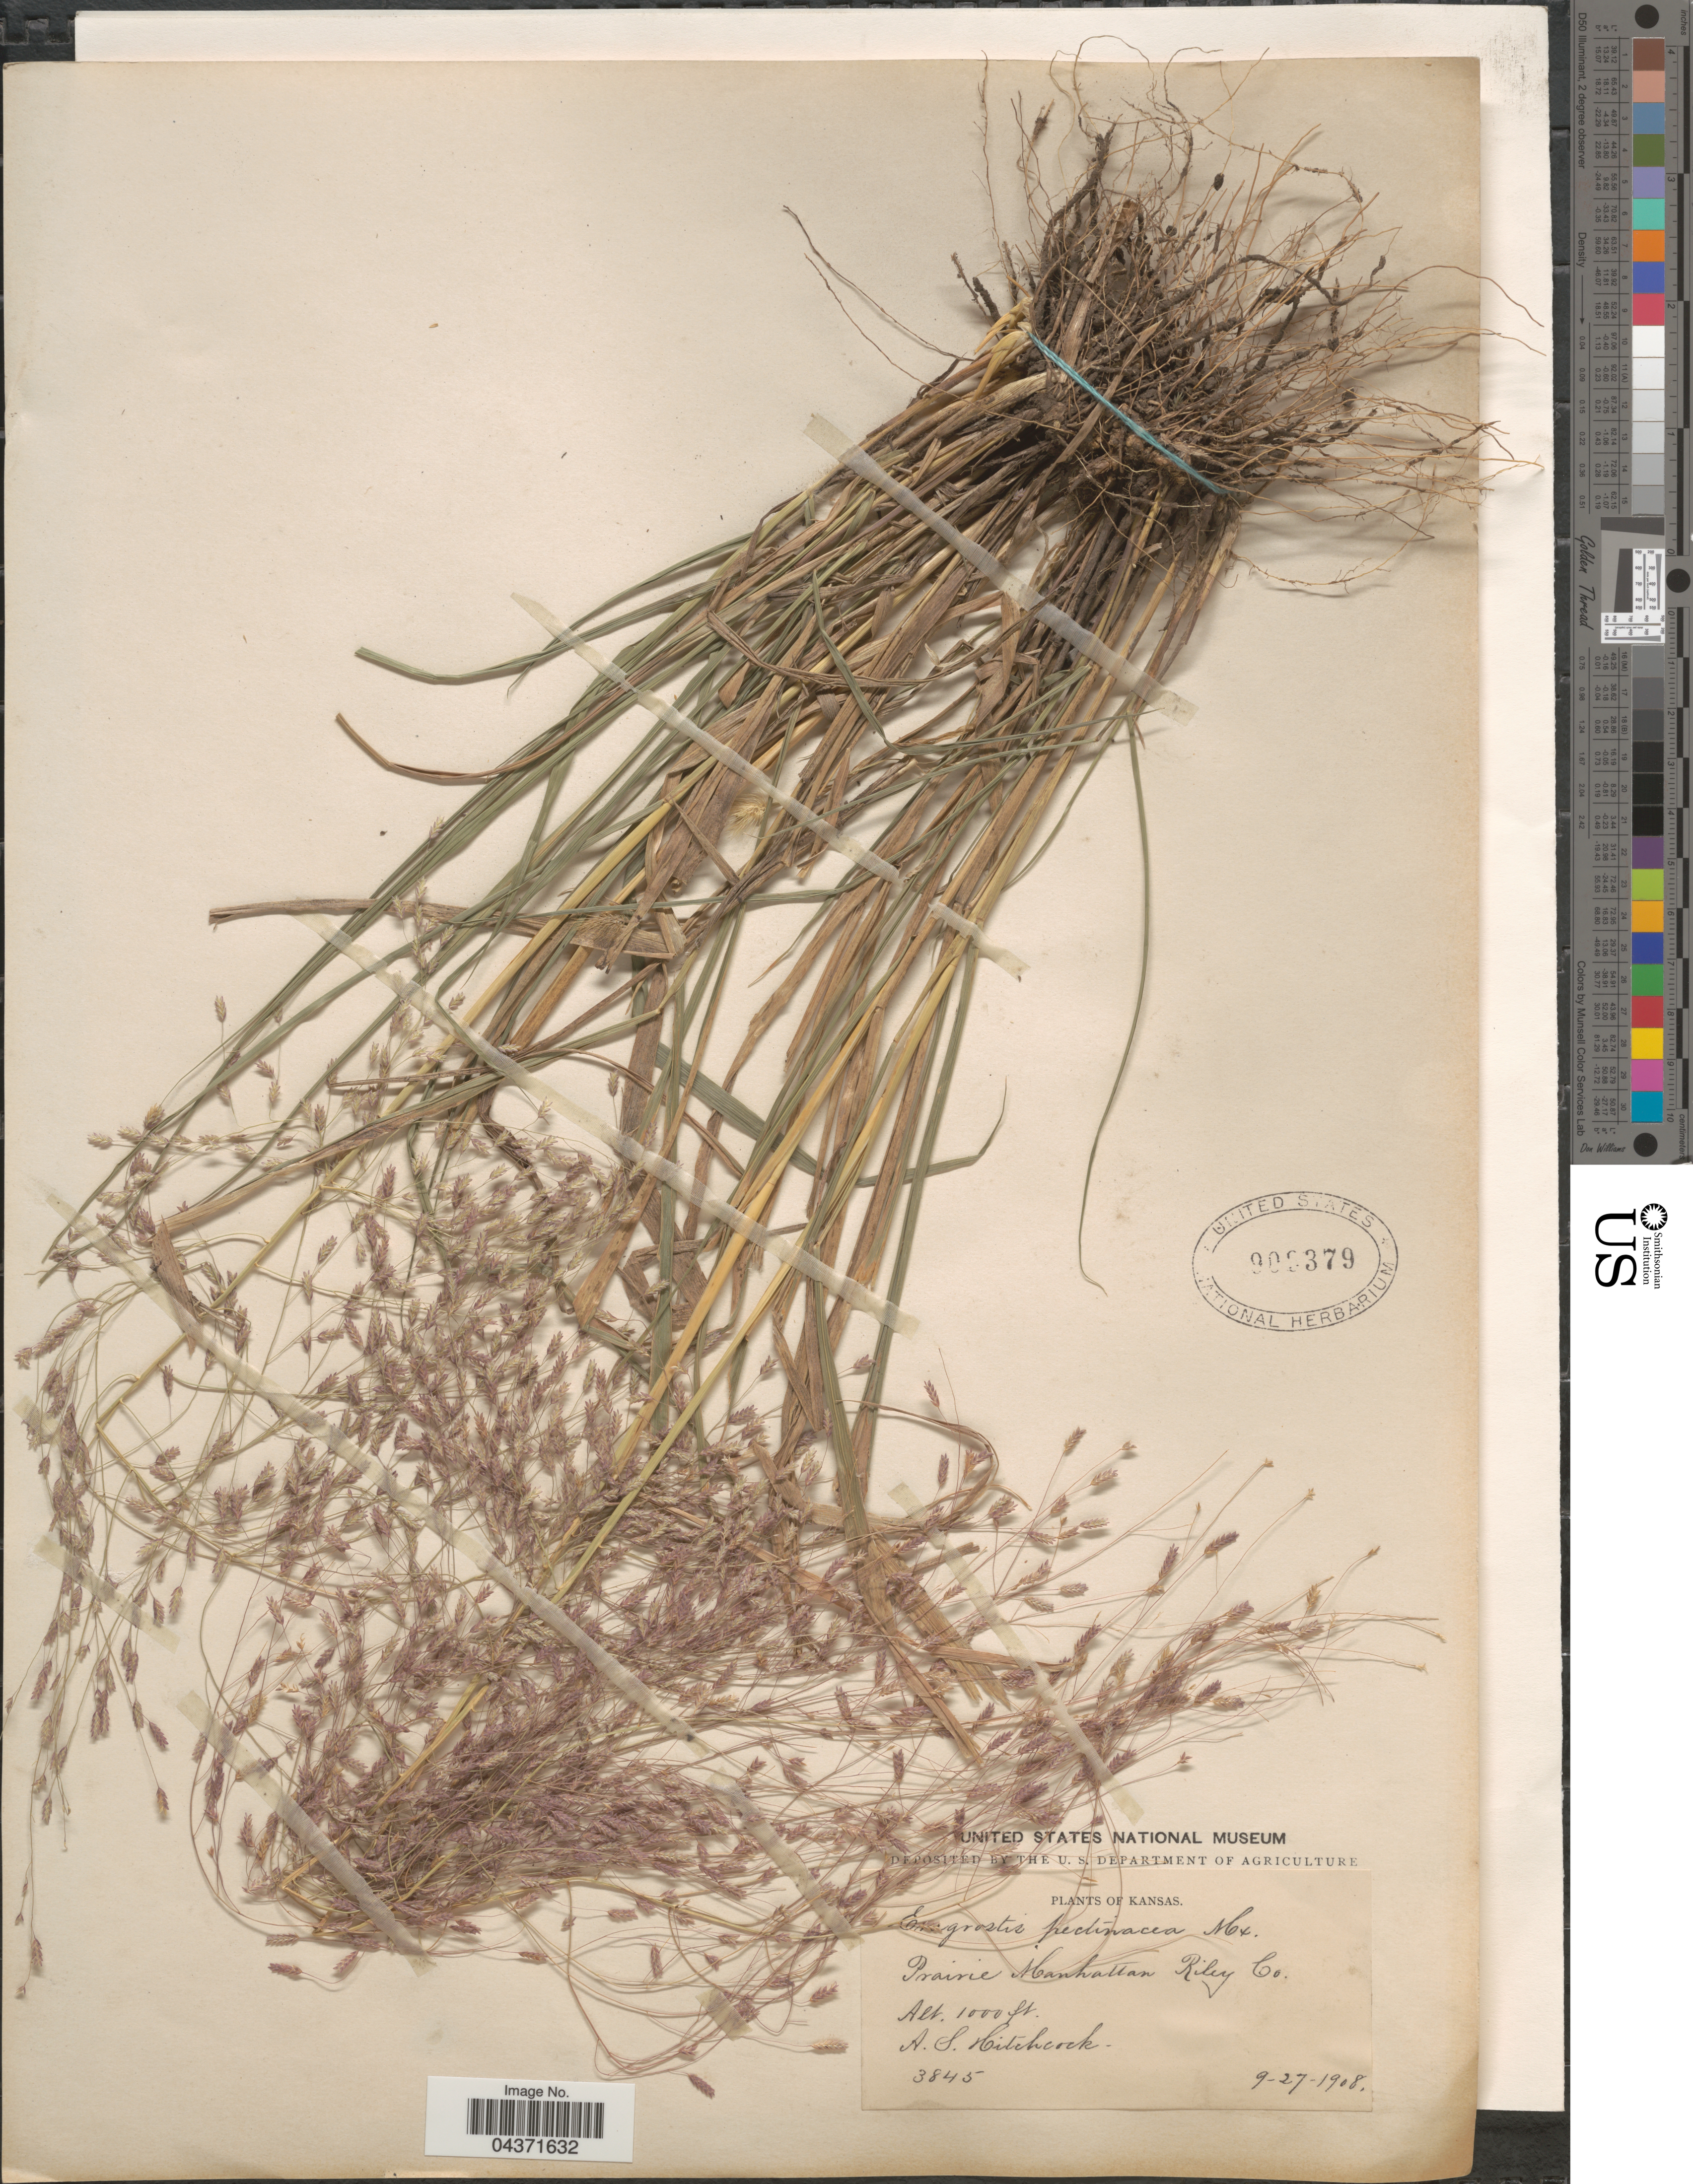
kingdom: Plantae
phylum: Tracheophyta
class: Liliopsida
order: Poales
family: Poaceae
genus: Eragrostis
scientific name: Eragrostis spectabilis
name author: (Pursh) Steud.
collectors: A. S. Hitchcock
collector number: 3845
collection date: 1908-09-27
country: United States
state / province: Kansas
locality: Prairie Manhattan Riley Co.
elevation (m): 305